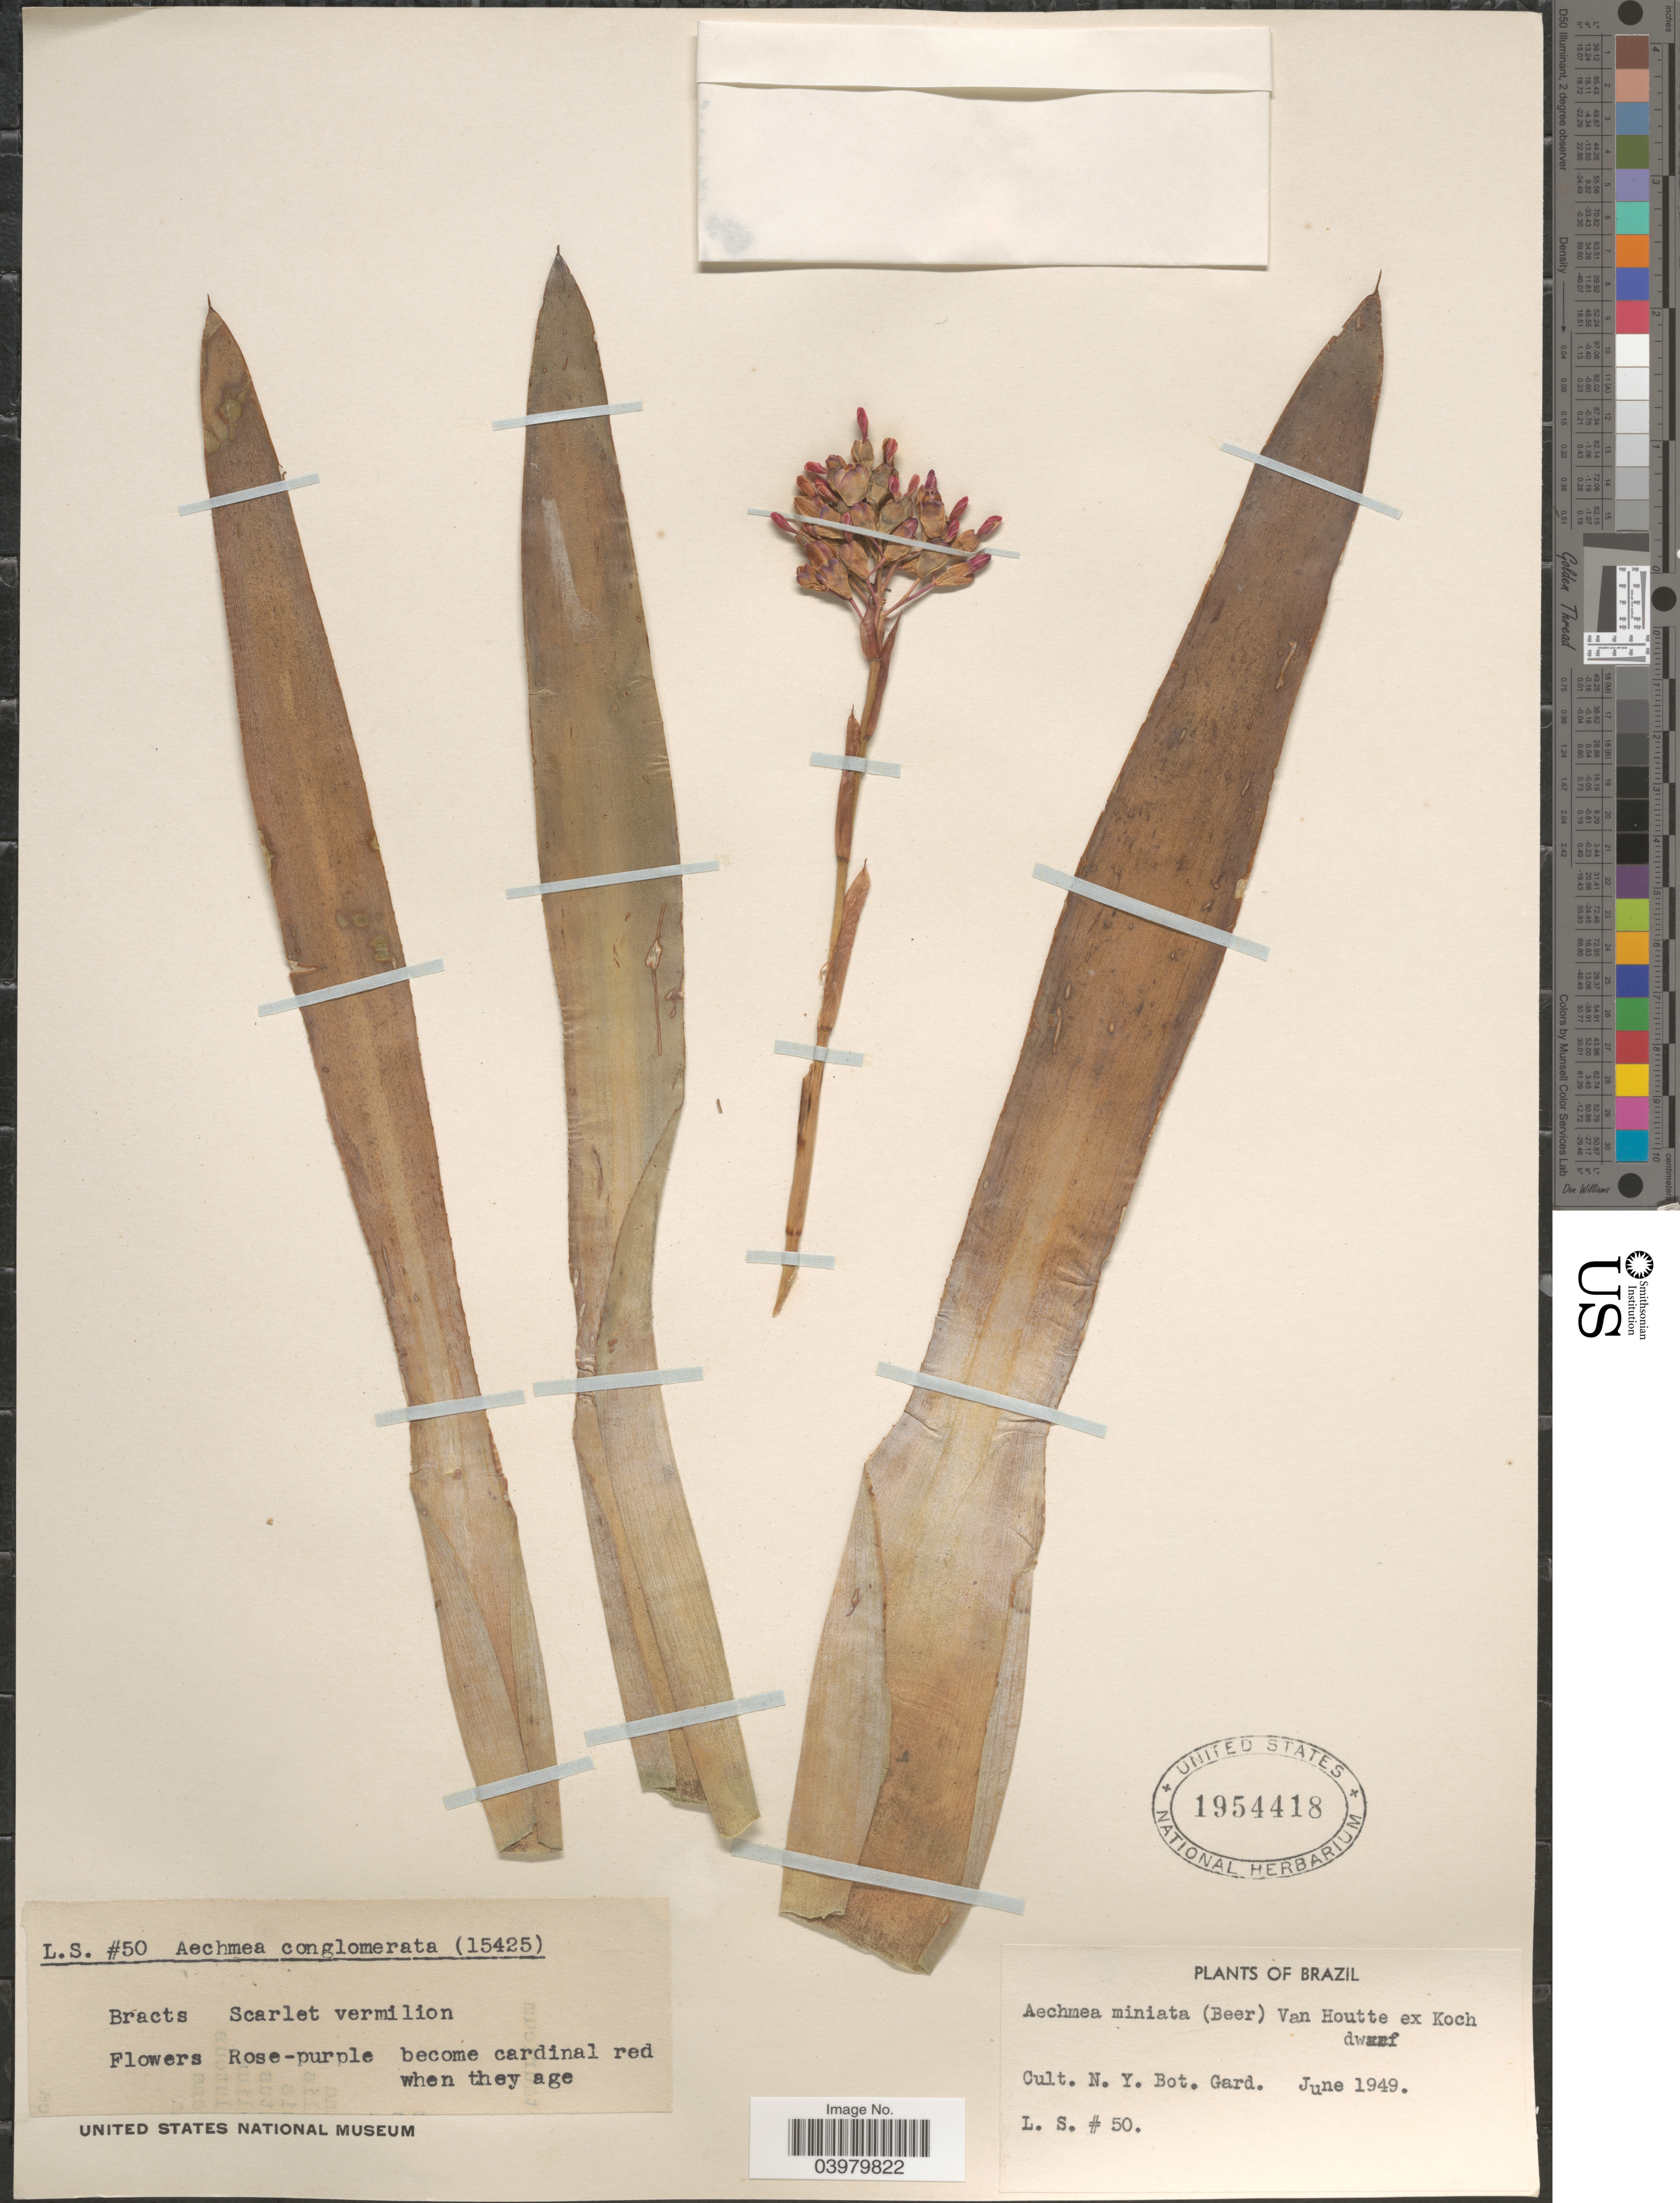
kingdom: Plantae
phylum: Tracheophyta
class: Liliopsida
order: Poales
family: Bromeliaceae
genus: Aechmea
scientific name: Aechmea miniata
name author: (Beer) Baker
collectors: L. S.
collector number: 50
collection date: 1949-06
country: United States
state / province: New York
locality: Cult. N.Y. Bot. Gard.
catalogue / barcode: US 1954418